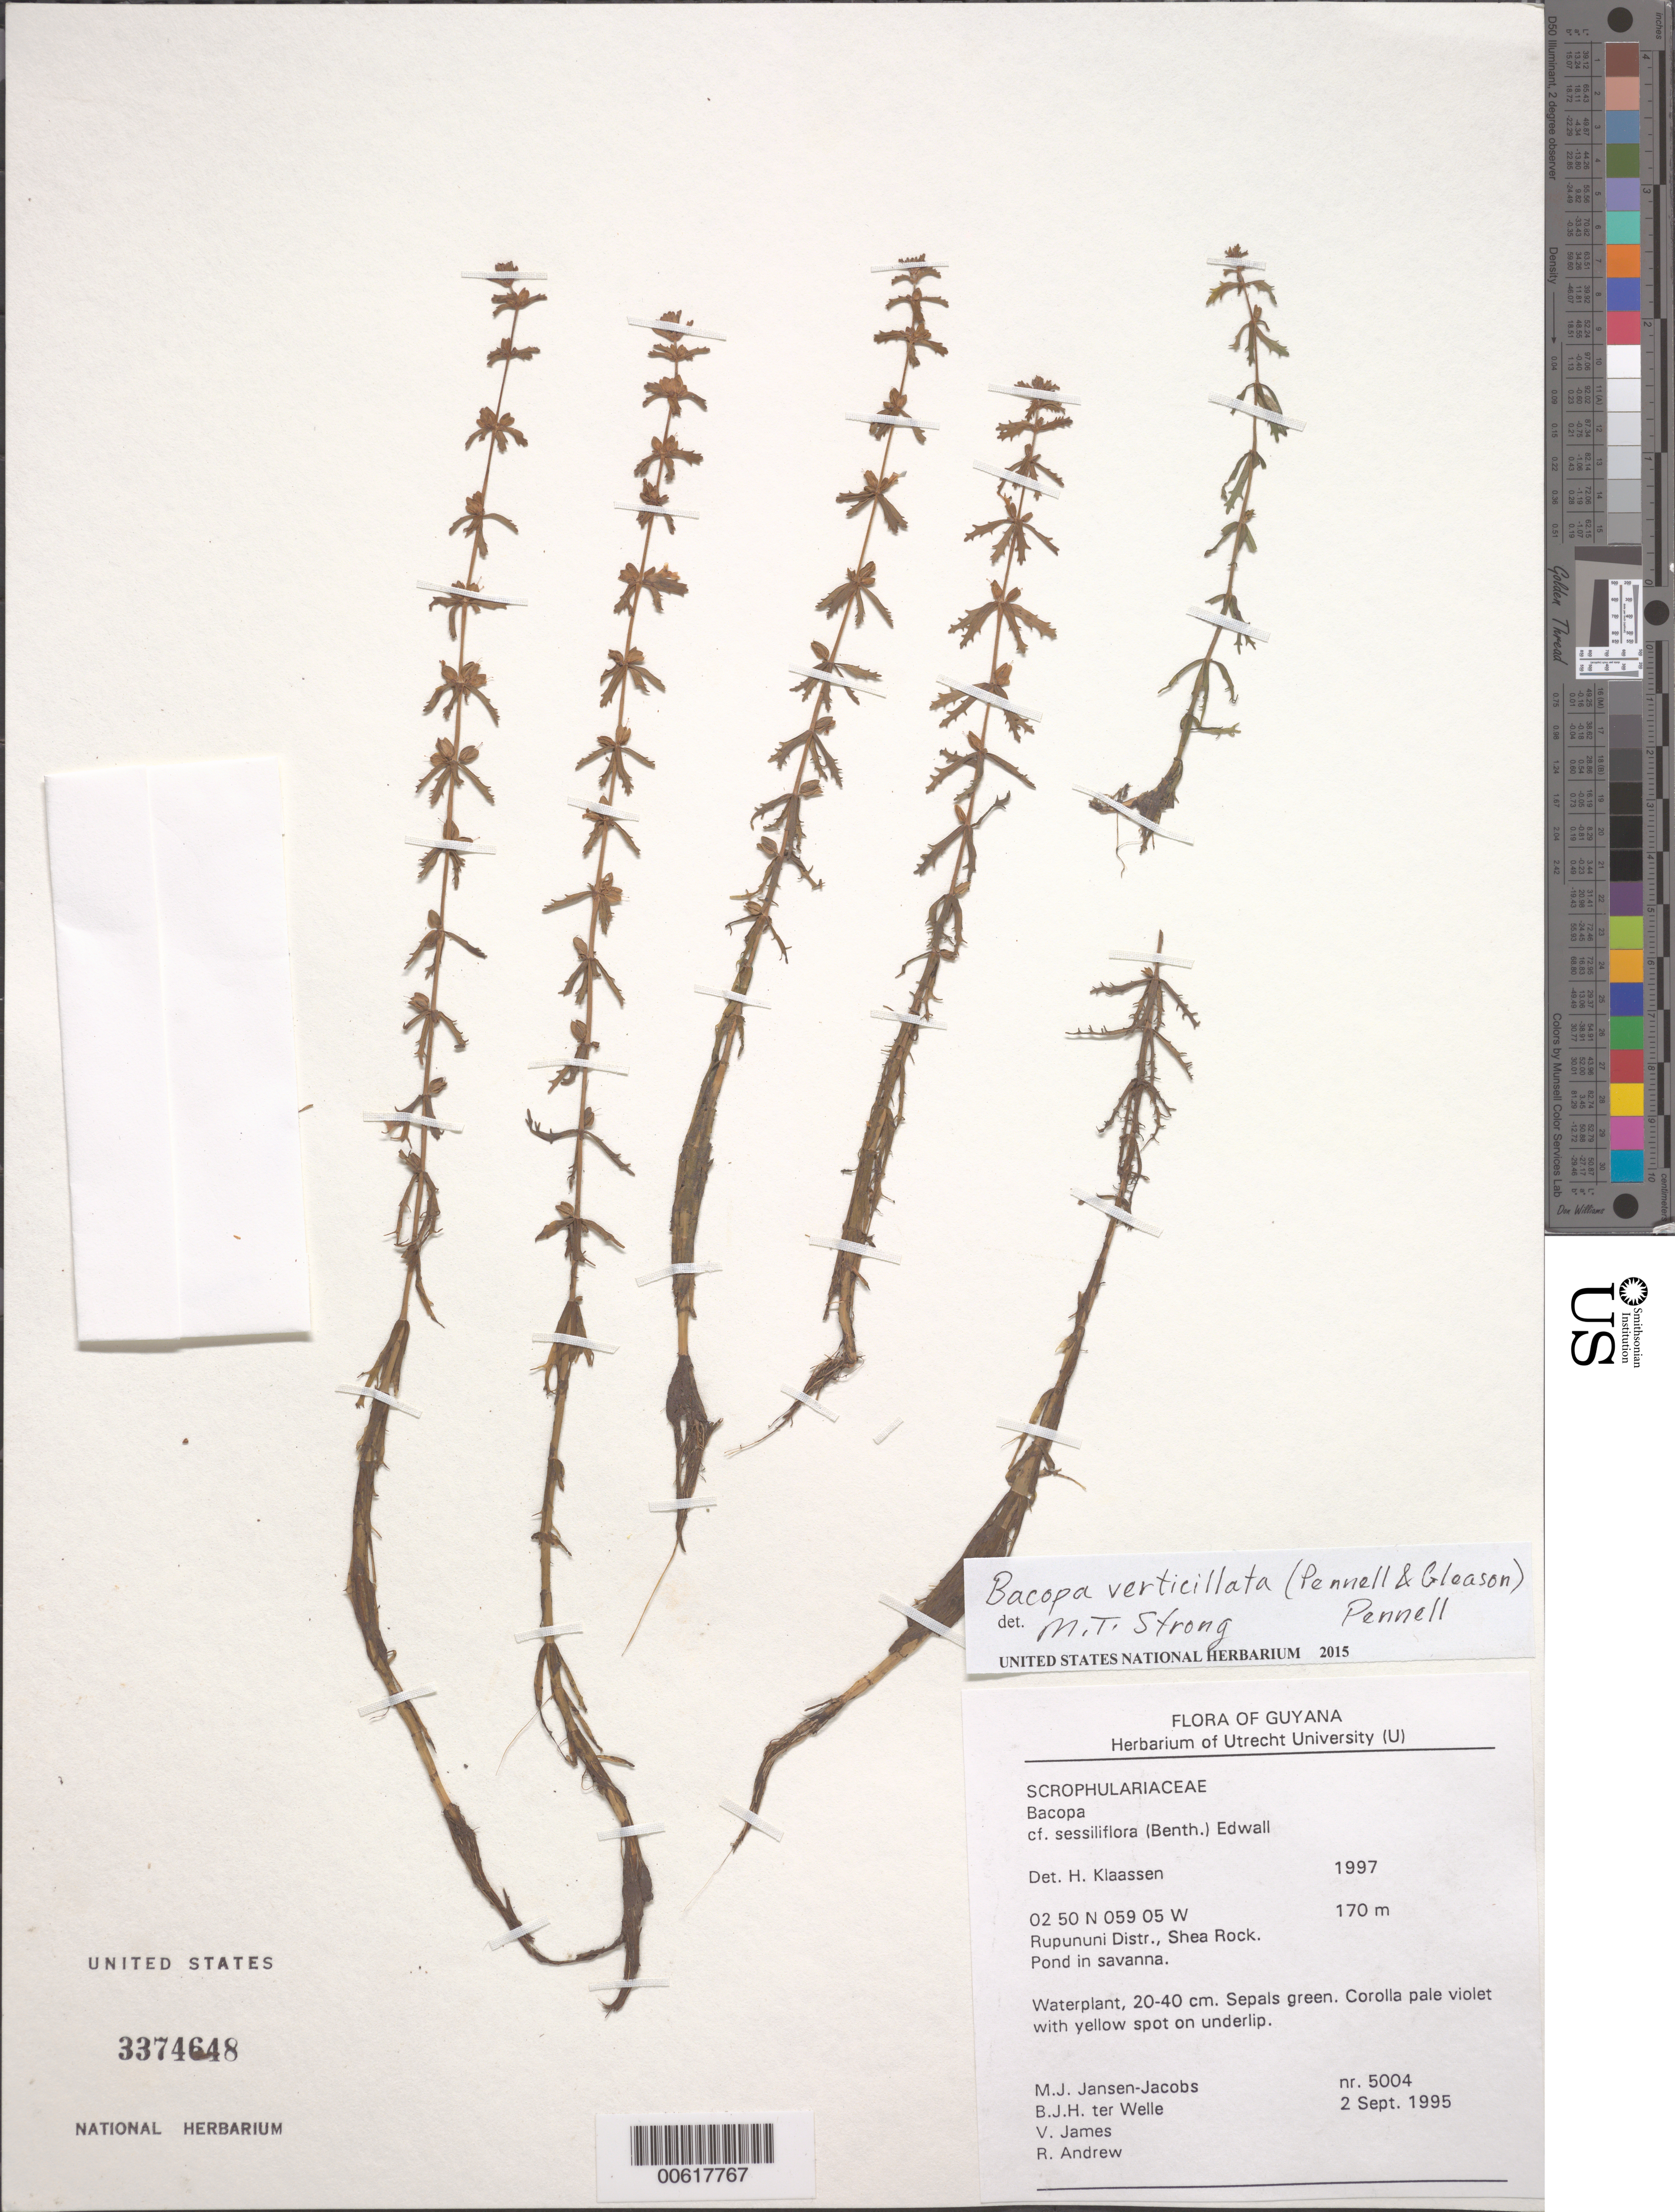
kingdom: Plantae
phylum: Tracheophyta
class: Magnoliopsida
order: Lamiales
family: Plantaginaceae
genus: Bacopa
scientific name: Bacopa verticillata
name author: (Pennell & Gleason) Pennell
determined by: Strong, Mark T., (BOT), Smithsonian Institution - National Museum of Natural History (UNITED STATES)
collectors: M. J. Jansen-Jacobs, B. Welle, V. James & R. Andrew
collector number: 5004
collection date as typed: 2-Sep-95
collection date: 1995-09-02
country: Guyana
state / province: U. Takutu-U. Essequibo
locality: Shea Rock, Rupununi Dist.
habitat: Pond in savanna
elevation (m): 170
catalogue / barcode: US 3374648